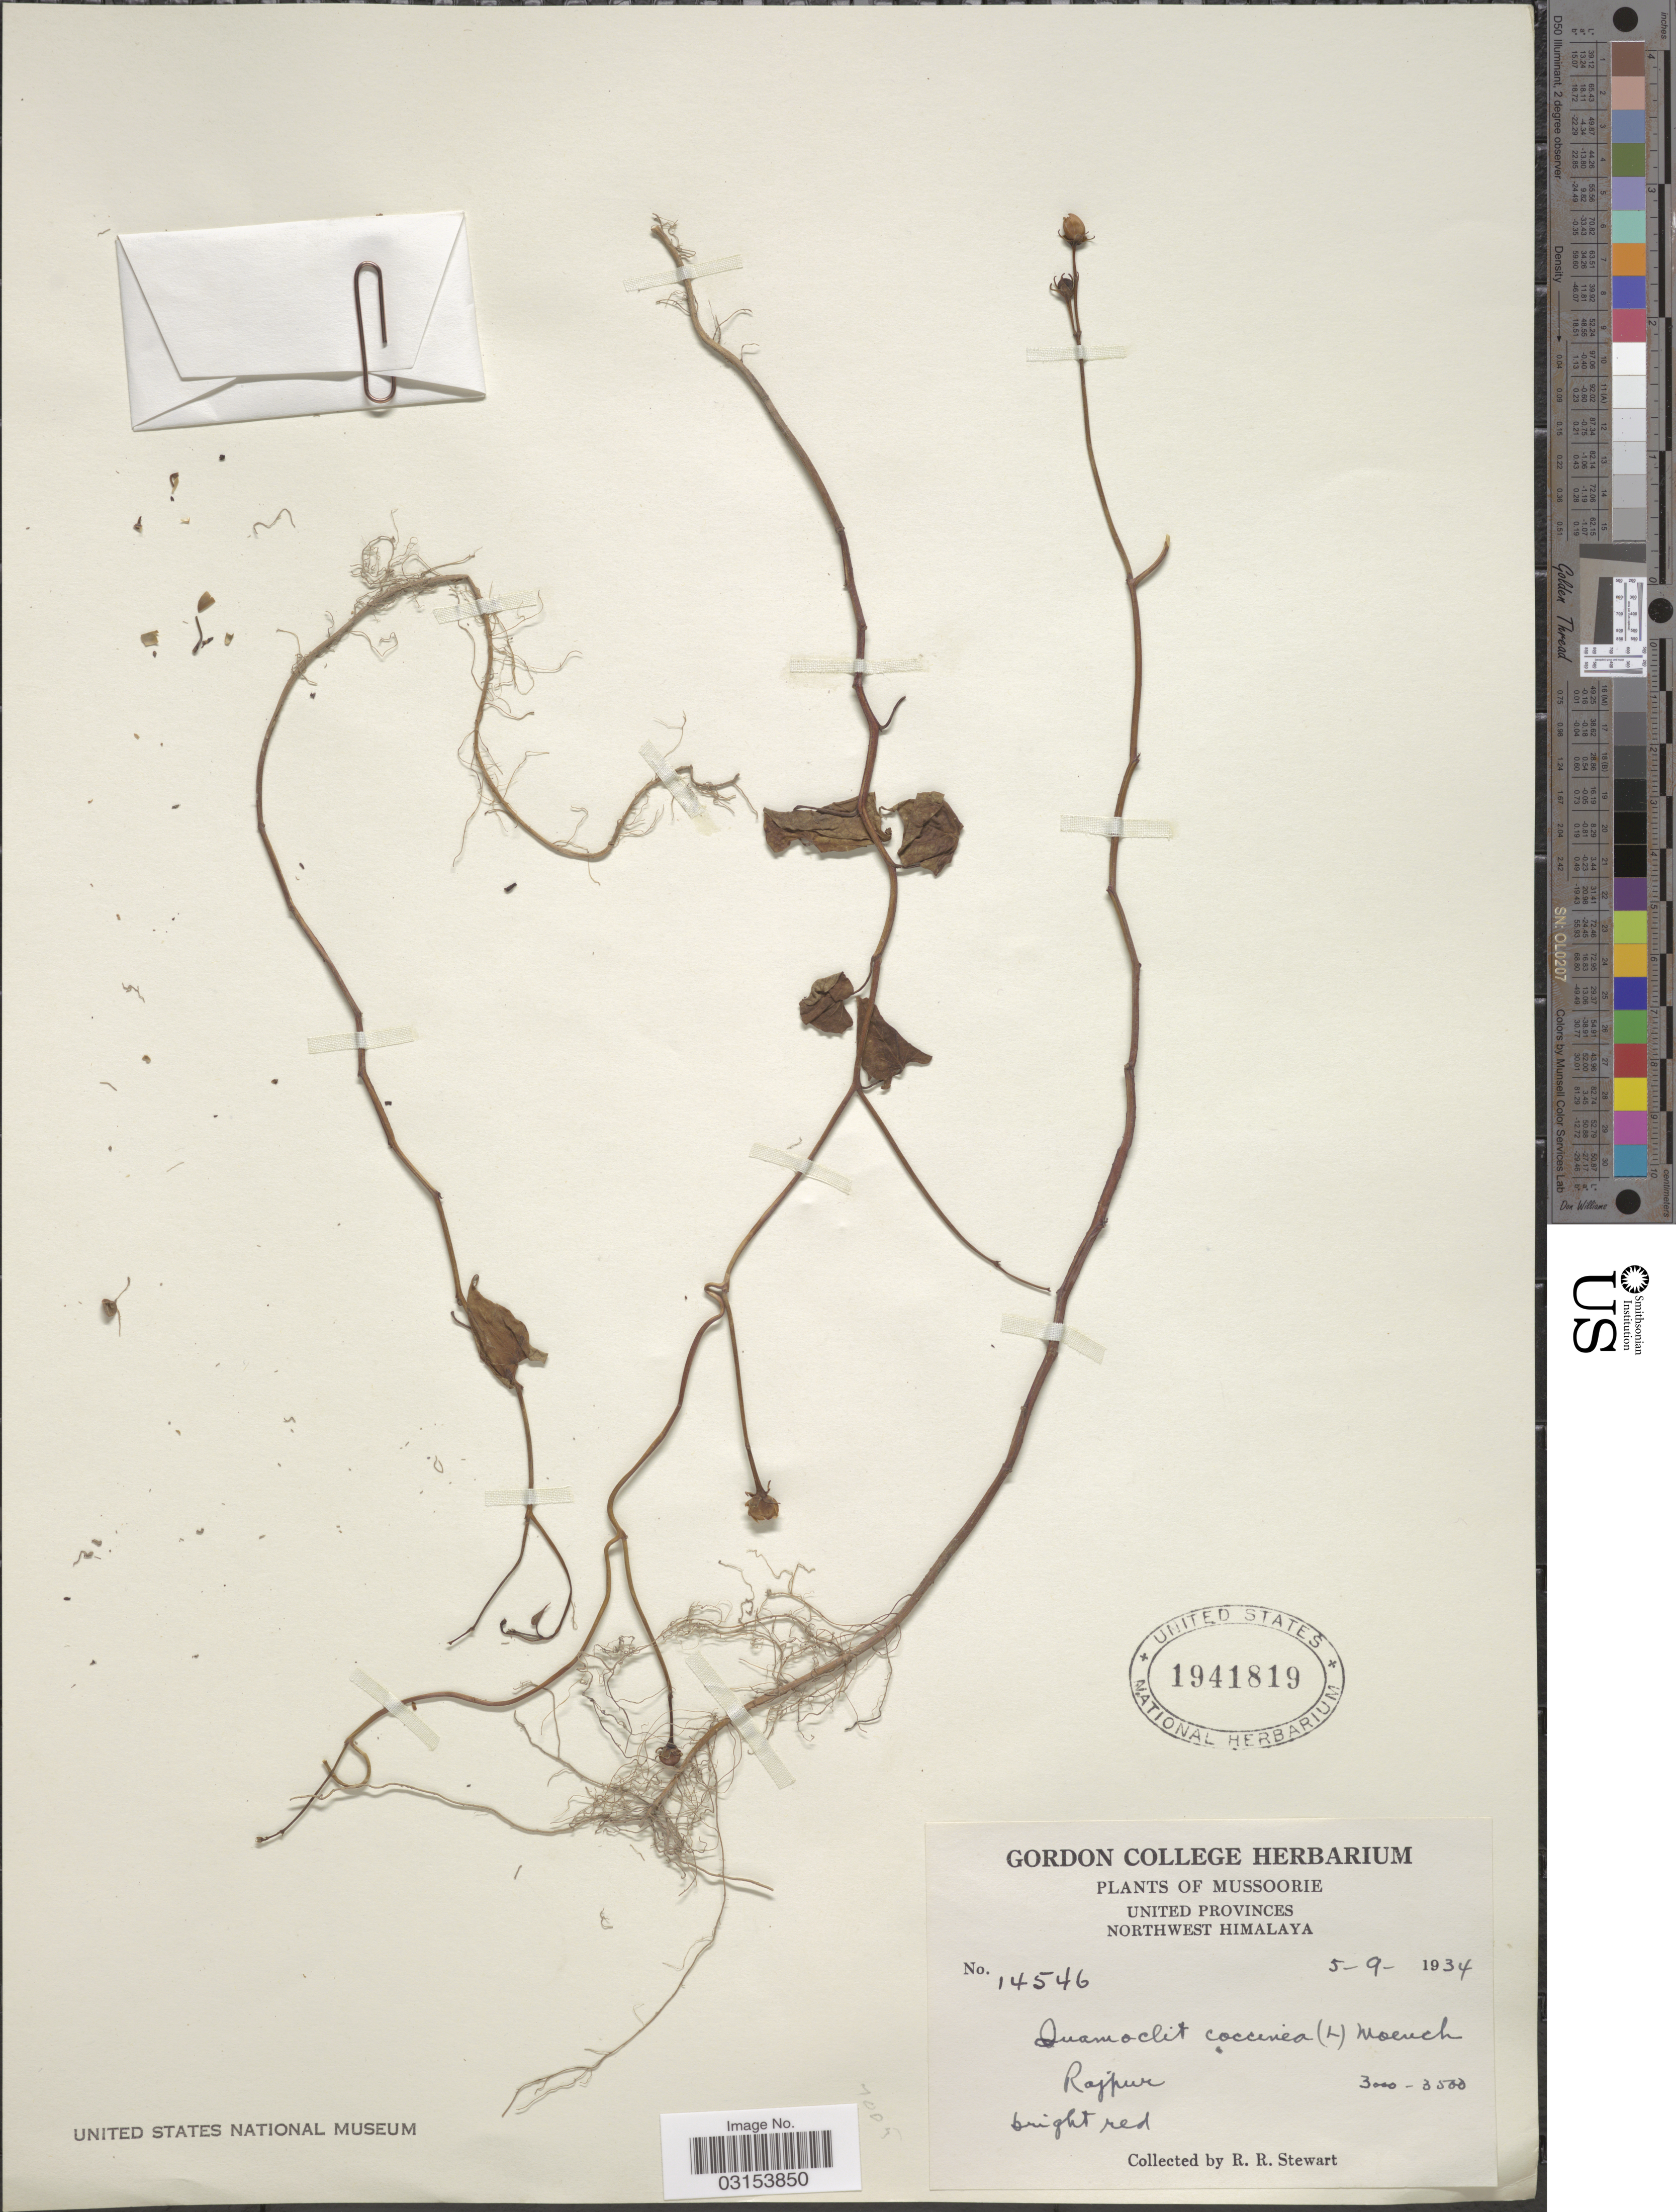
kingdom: Plantae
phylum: Tracheophyta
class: Magnoliopsida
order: Solanales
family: Convolvulaceae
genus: Ipomoea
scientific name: Ipomoea hederifolia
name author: L.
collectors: R. Stewart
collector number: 14546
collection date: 1934-09-05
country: India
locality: Mussoorie. United Provinces. Northwest Himalaya. Rajpur.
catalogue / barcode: US 1941819